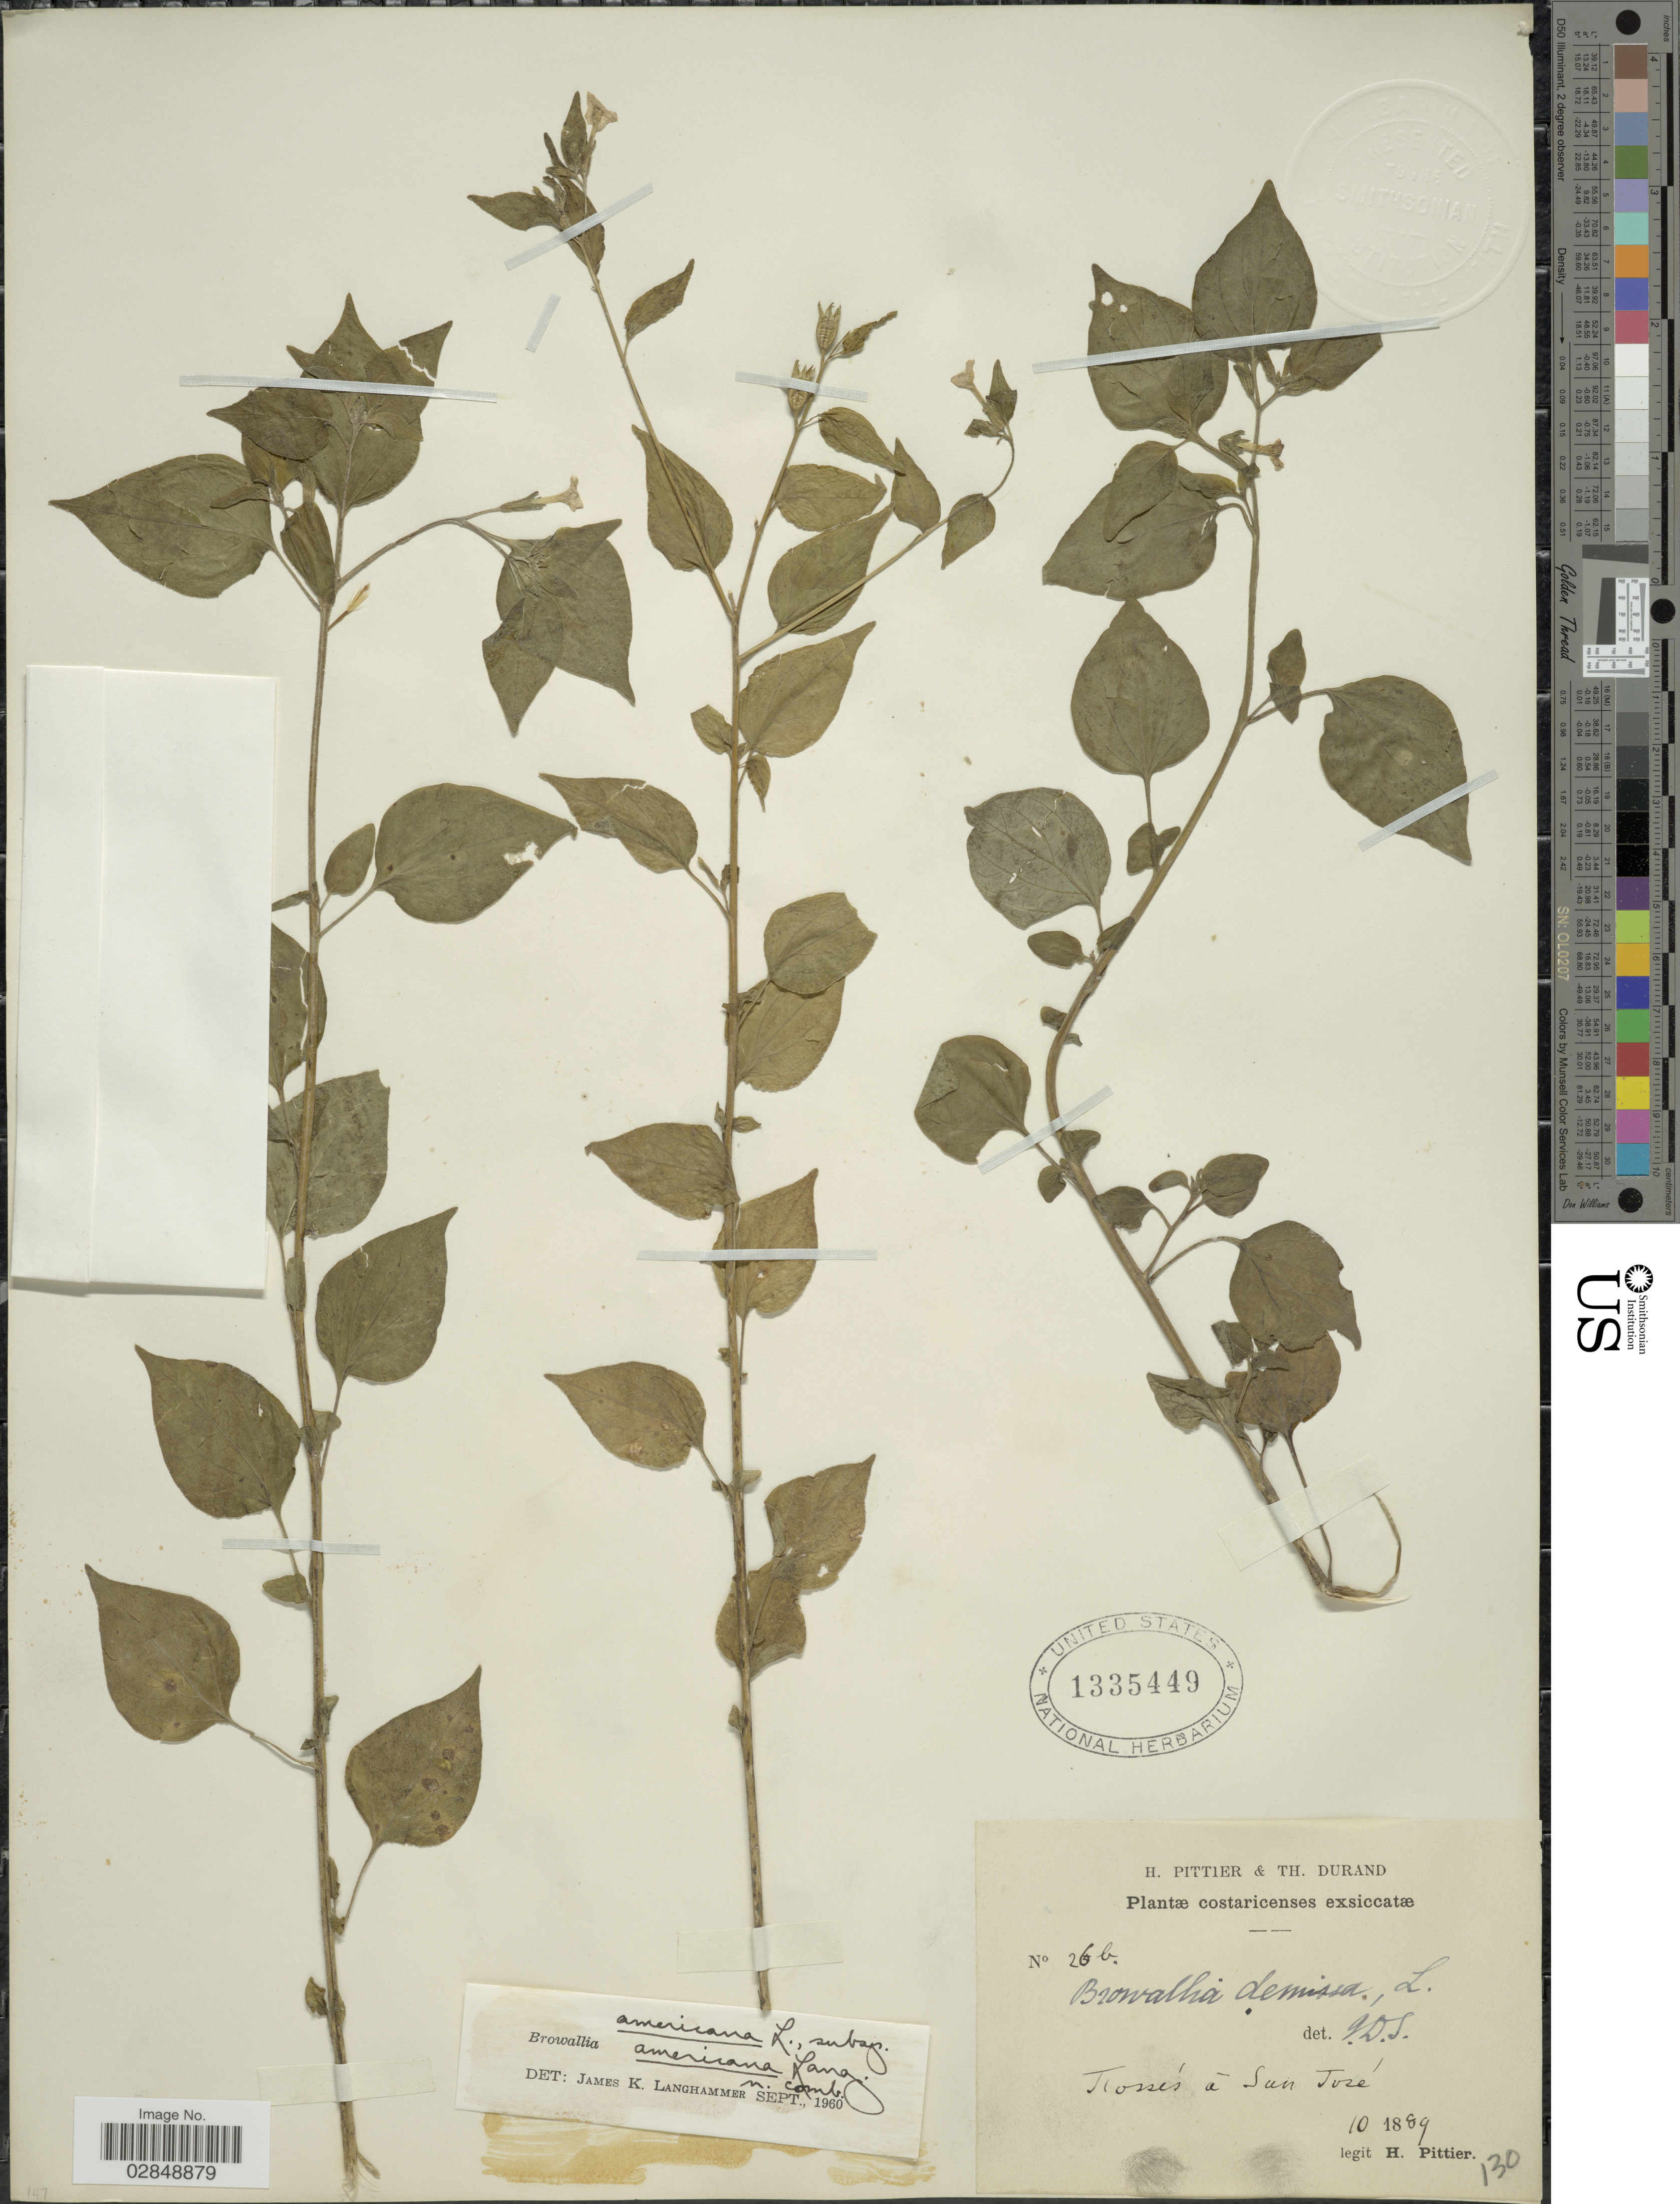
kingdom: Plantae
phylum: Tracheophyta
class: Magnoliopsida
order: Solanales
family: Solanaceae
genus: Browallia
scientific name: Browallia americana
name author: L.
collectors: H. F. Pittier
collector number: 26b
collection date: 1889-10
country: Costa Rica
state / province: San José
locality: Fossés à San José.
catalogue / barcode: US 1335449